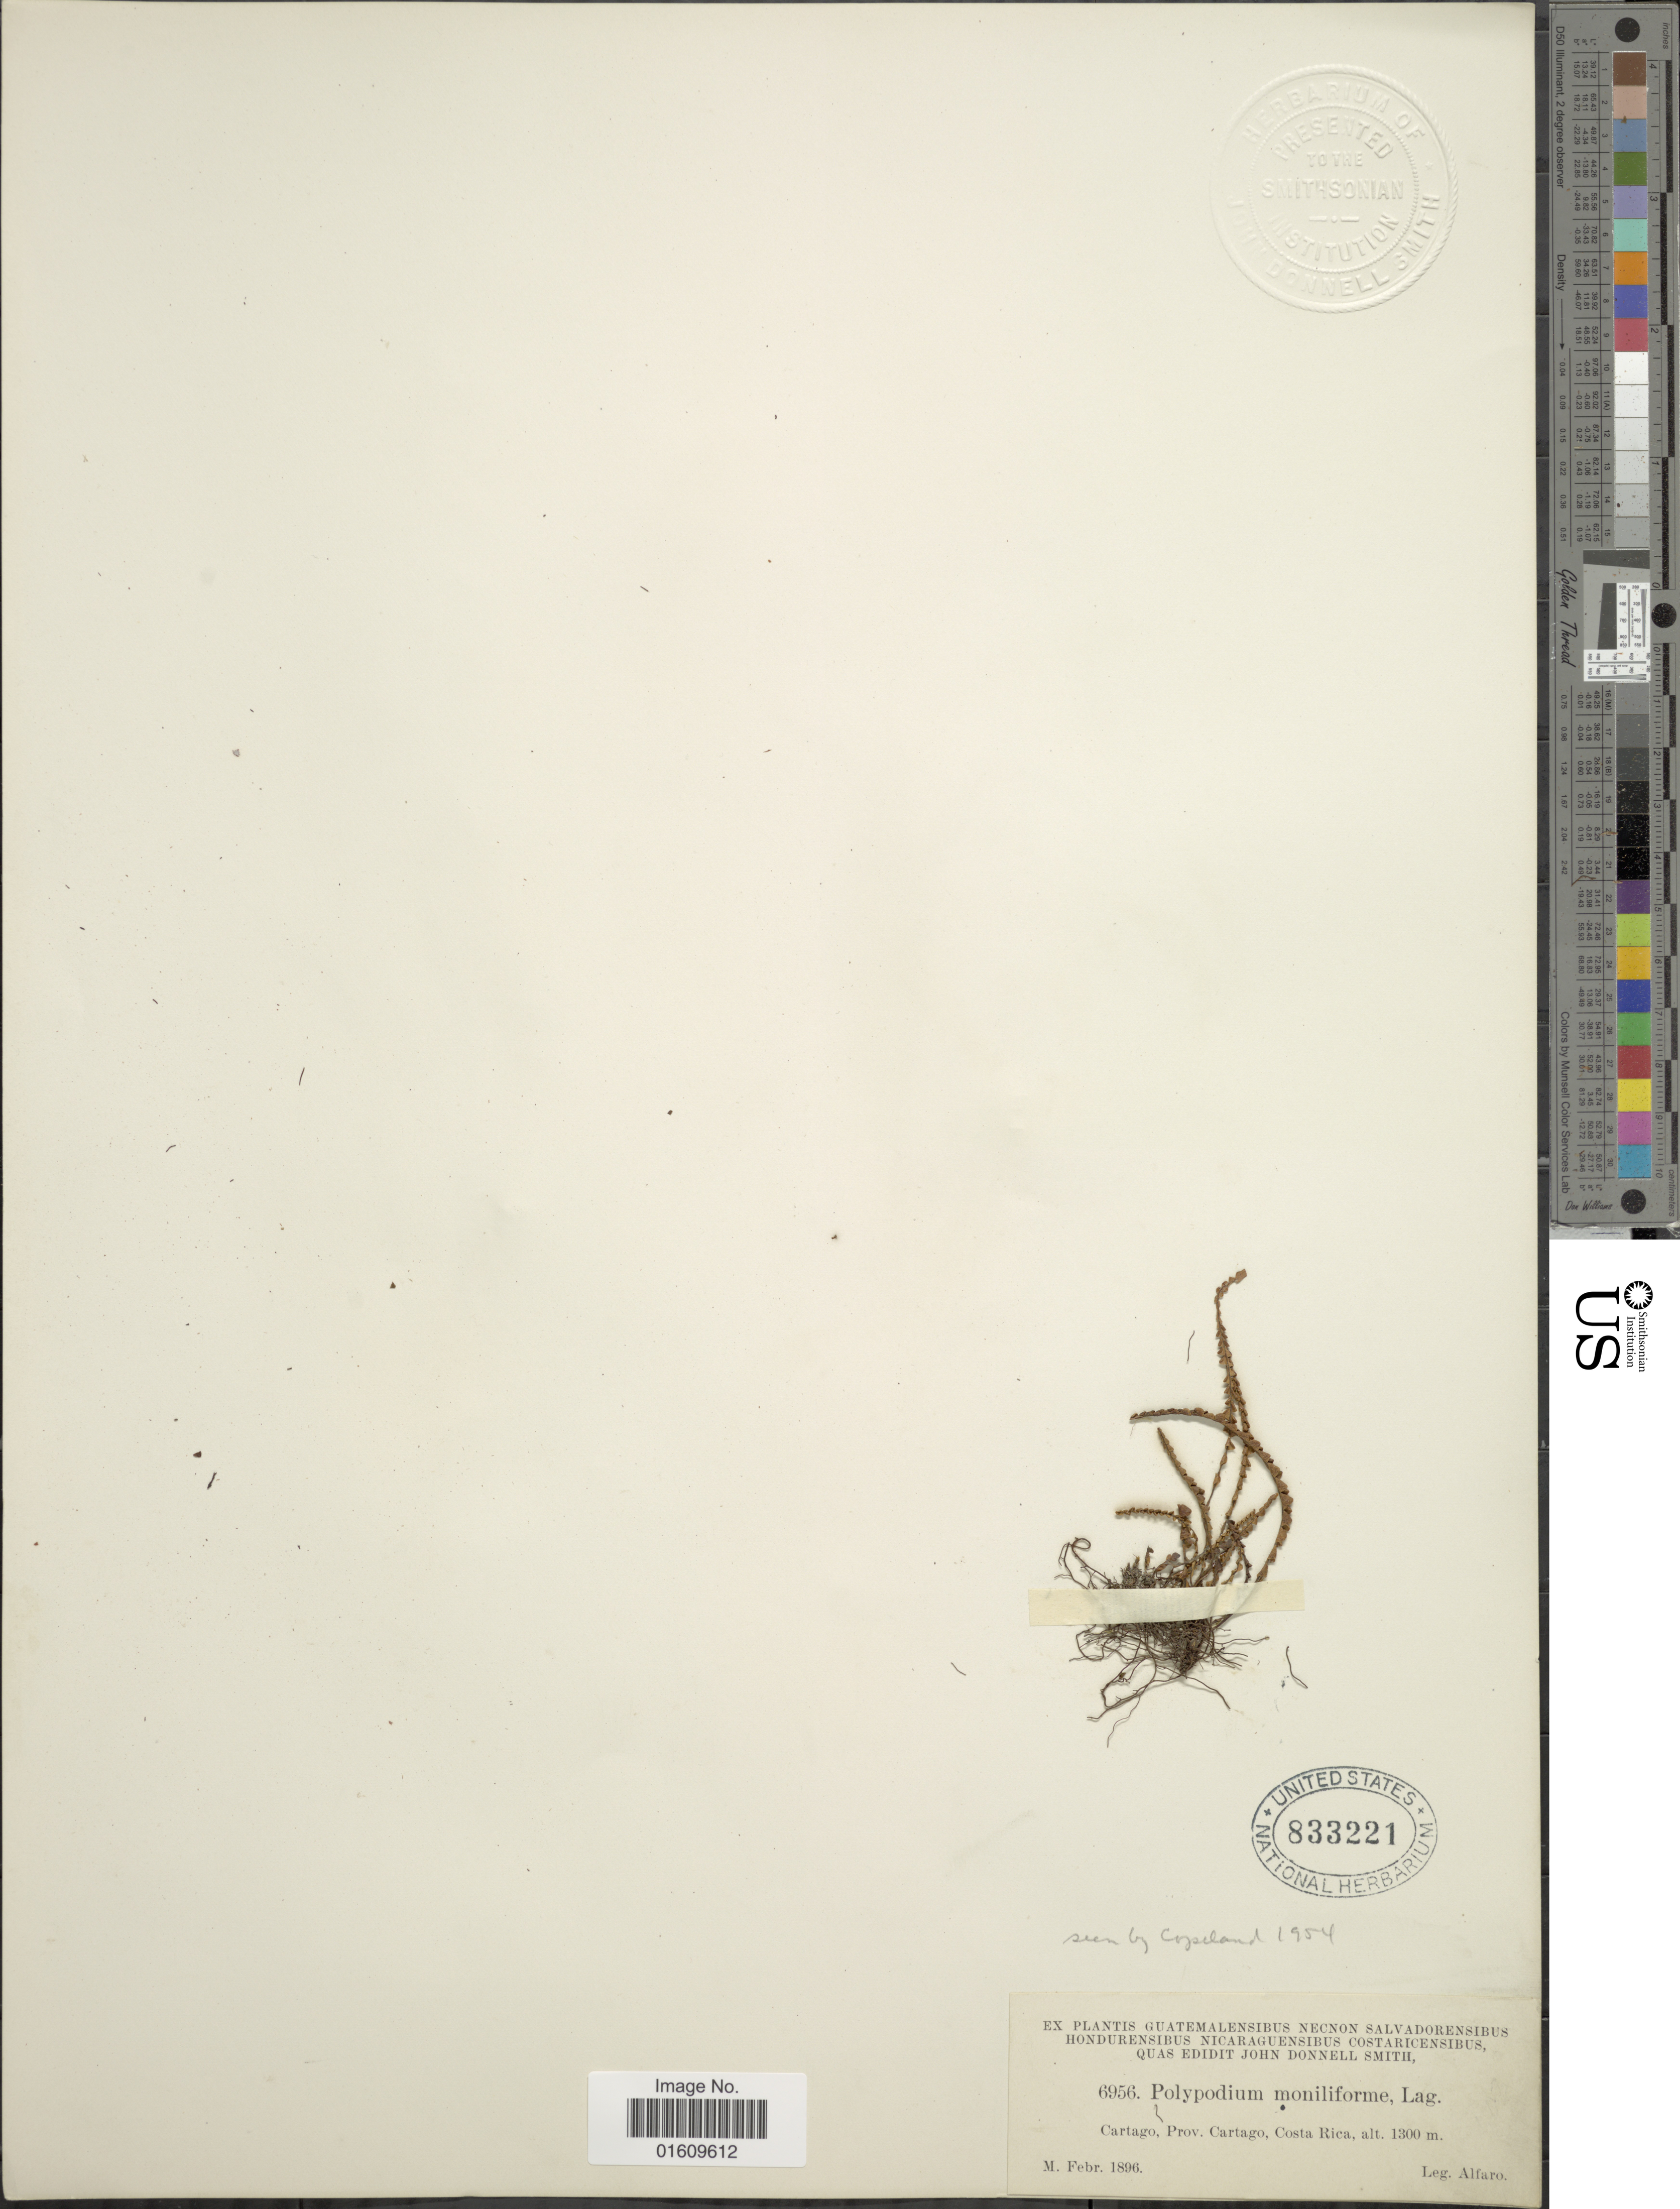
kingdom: Plantae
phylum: Tracheophyta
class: Polypodiopsida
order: Polypodiales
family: Polypodiaceae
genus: Melpomene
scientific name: Melpomene moniliformis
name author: (Lag. ex Sw.) A.R. Sm. & R.C. Moran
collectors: Alfaro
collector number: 6956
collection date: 1896-02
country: Costa Rica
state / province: Cartago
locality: Cartago, Prov. Cartago.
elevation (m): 1300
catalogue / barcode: US 833221